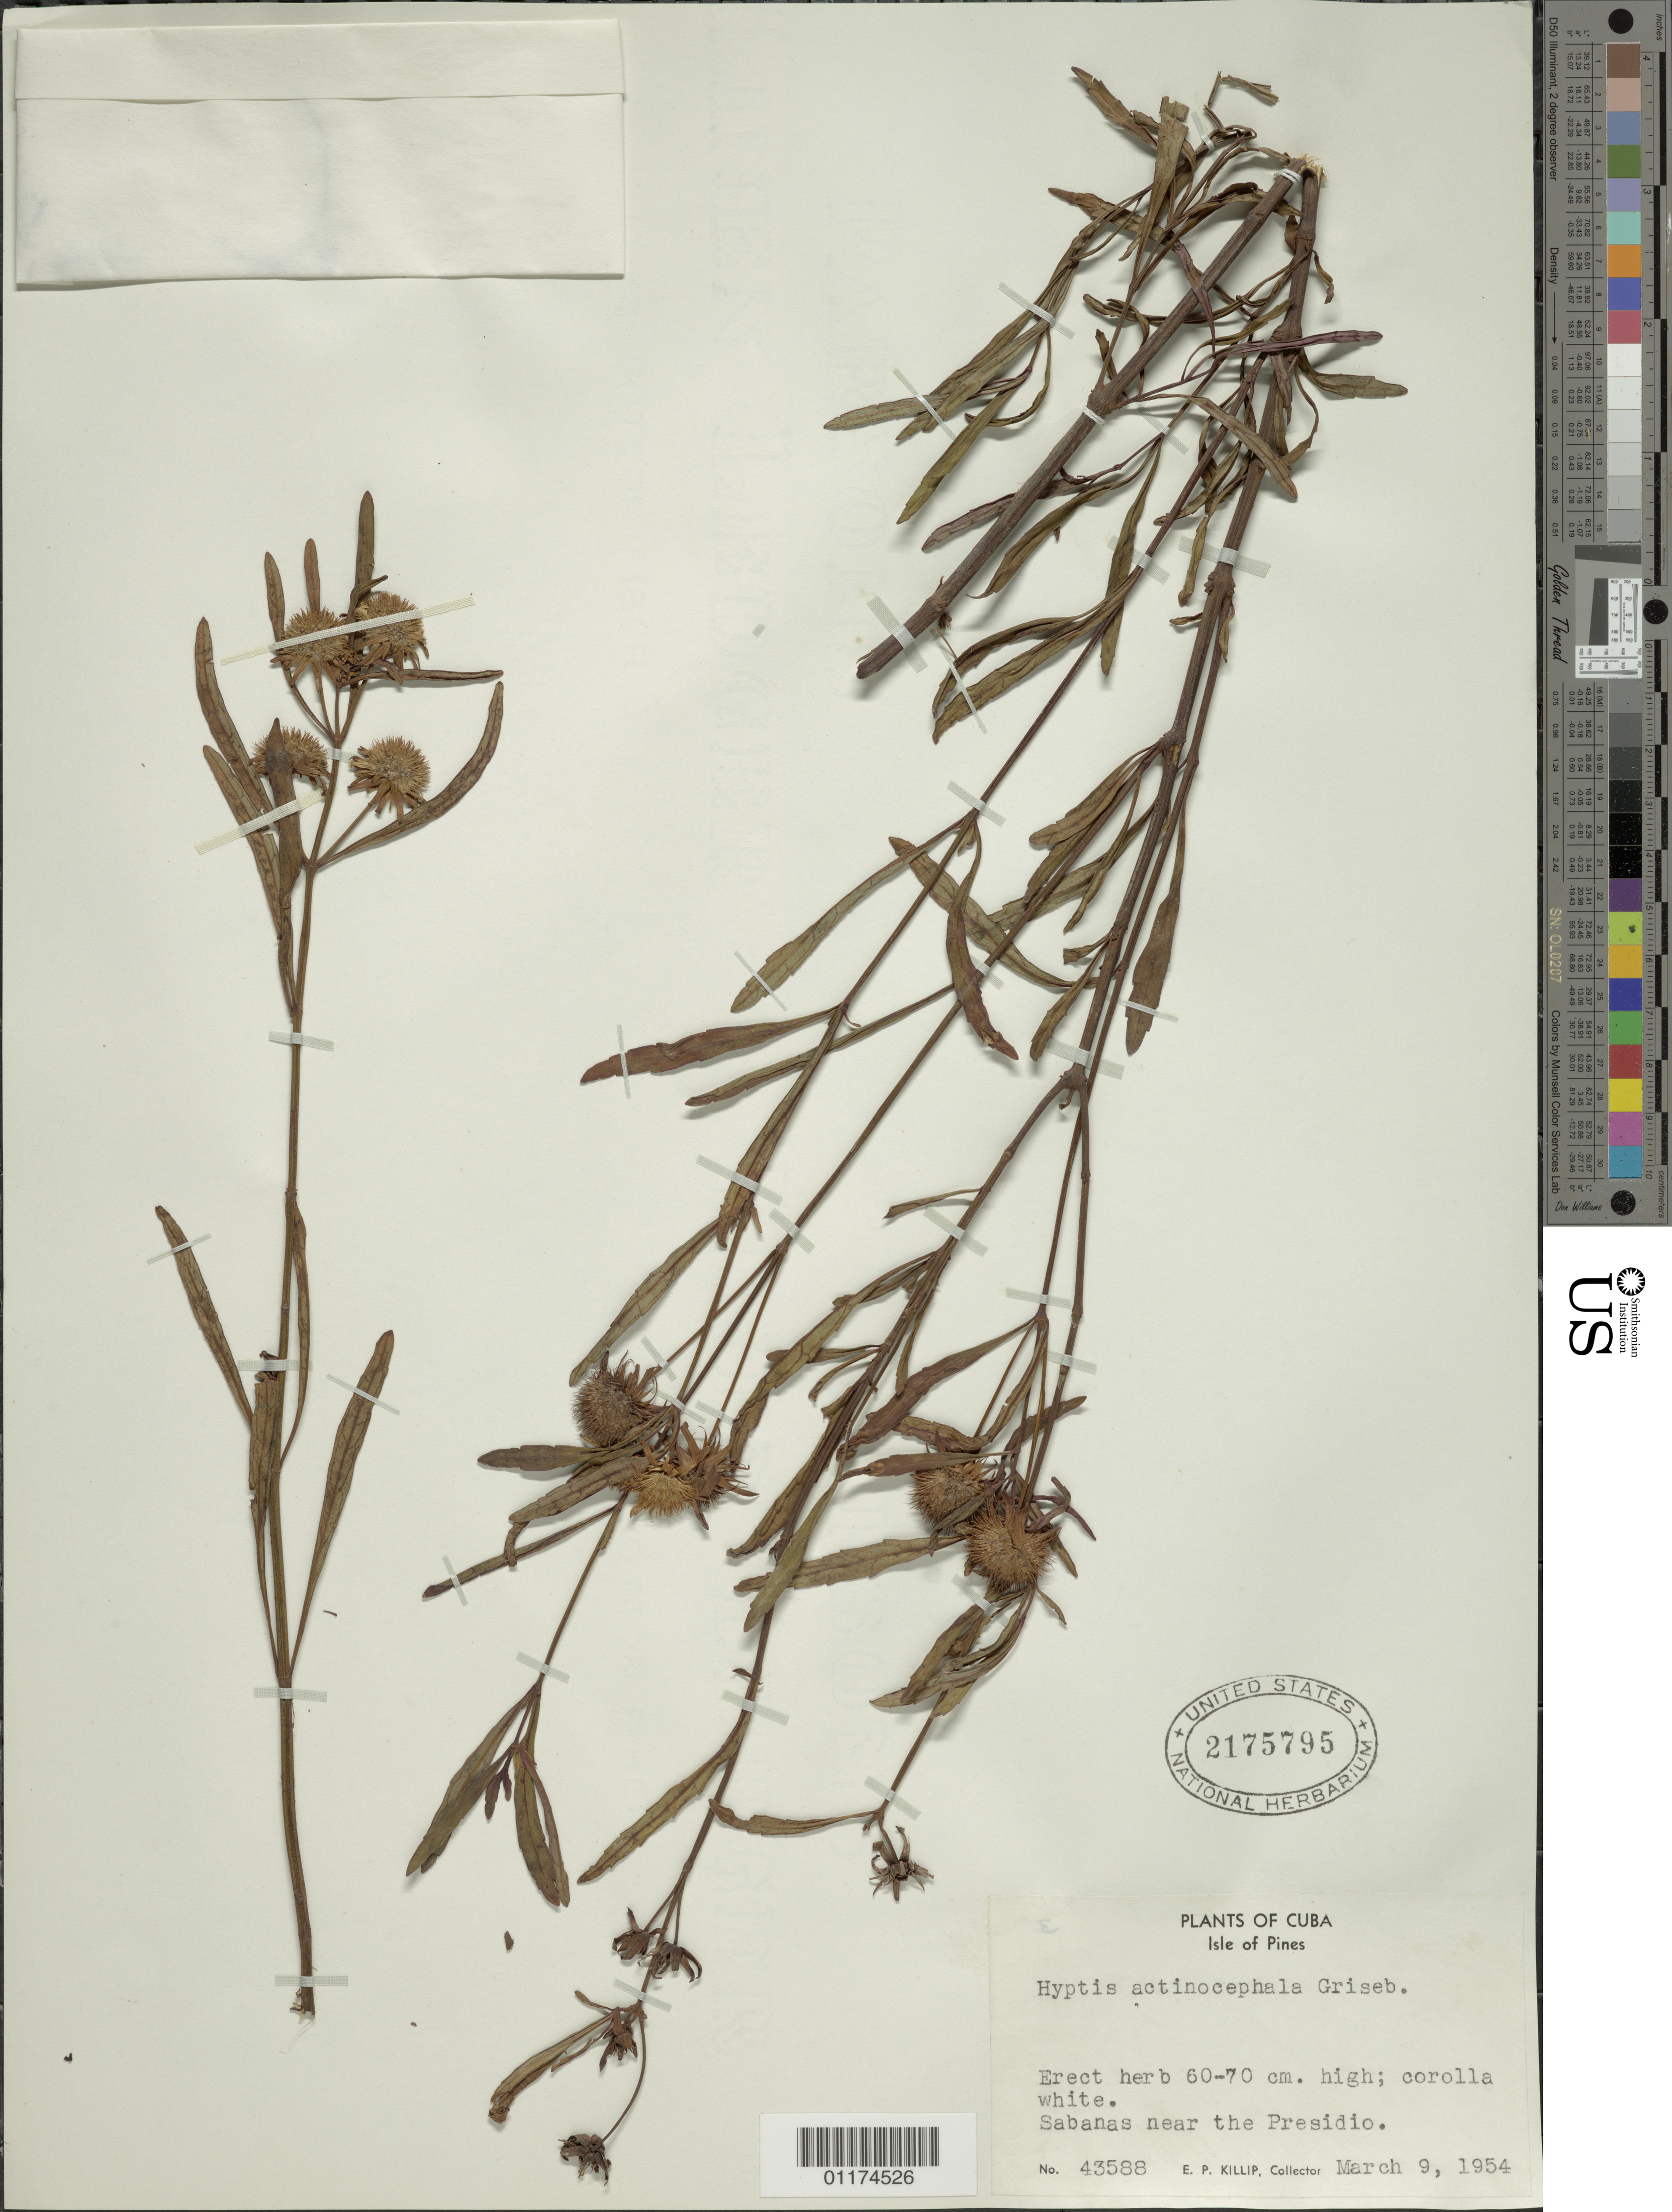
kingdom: Plantae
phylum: Tracheophyta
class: Magnoliopsida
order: Lamiales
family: Lamiaceae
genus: Hyptis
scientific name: Hyptis actinocephala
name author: Griseb.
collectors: E. P. Killip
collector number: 43588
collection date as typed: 09 Mar 1954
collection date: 1954-03-09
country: Cuba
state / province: Isla de la Juventud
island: Isla de la Juventud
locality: Sabanas near the Presidio.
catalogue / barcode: US 2175795